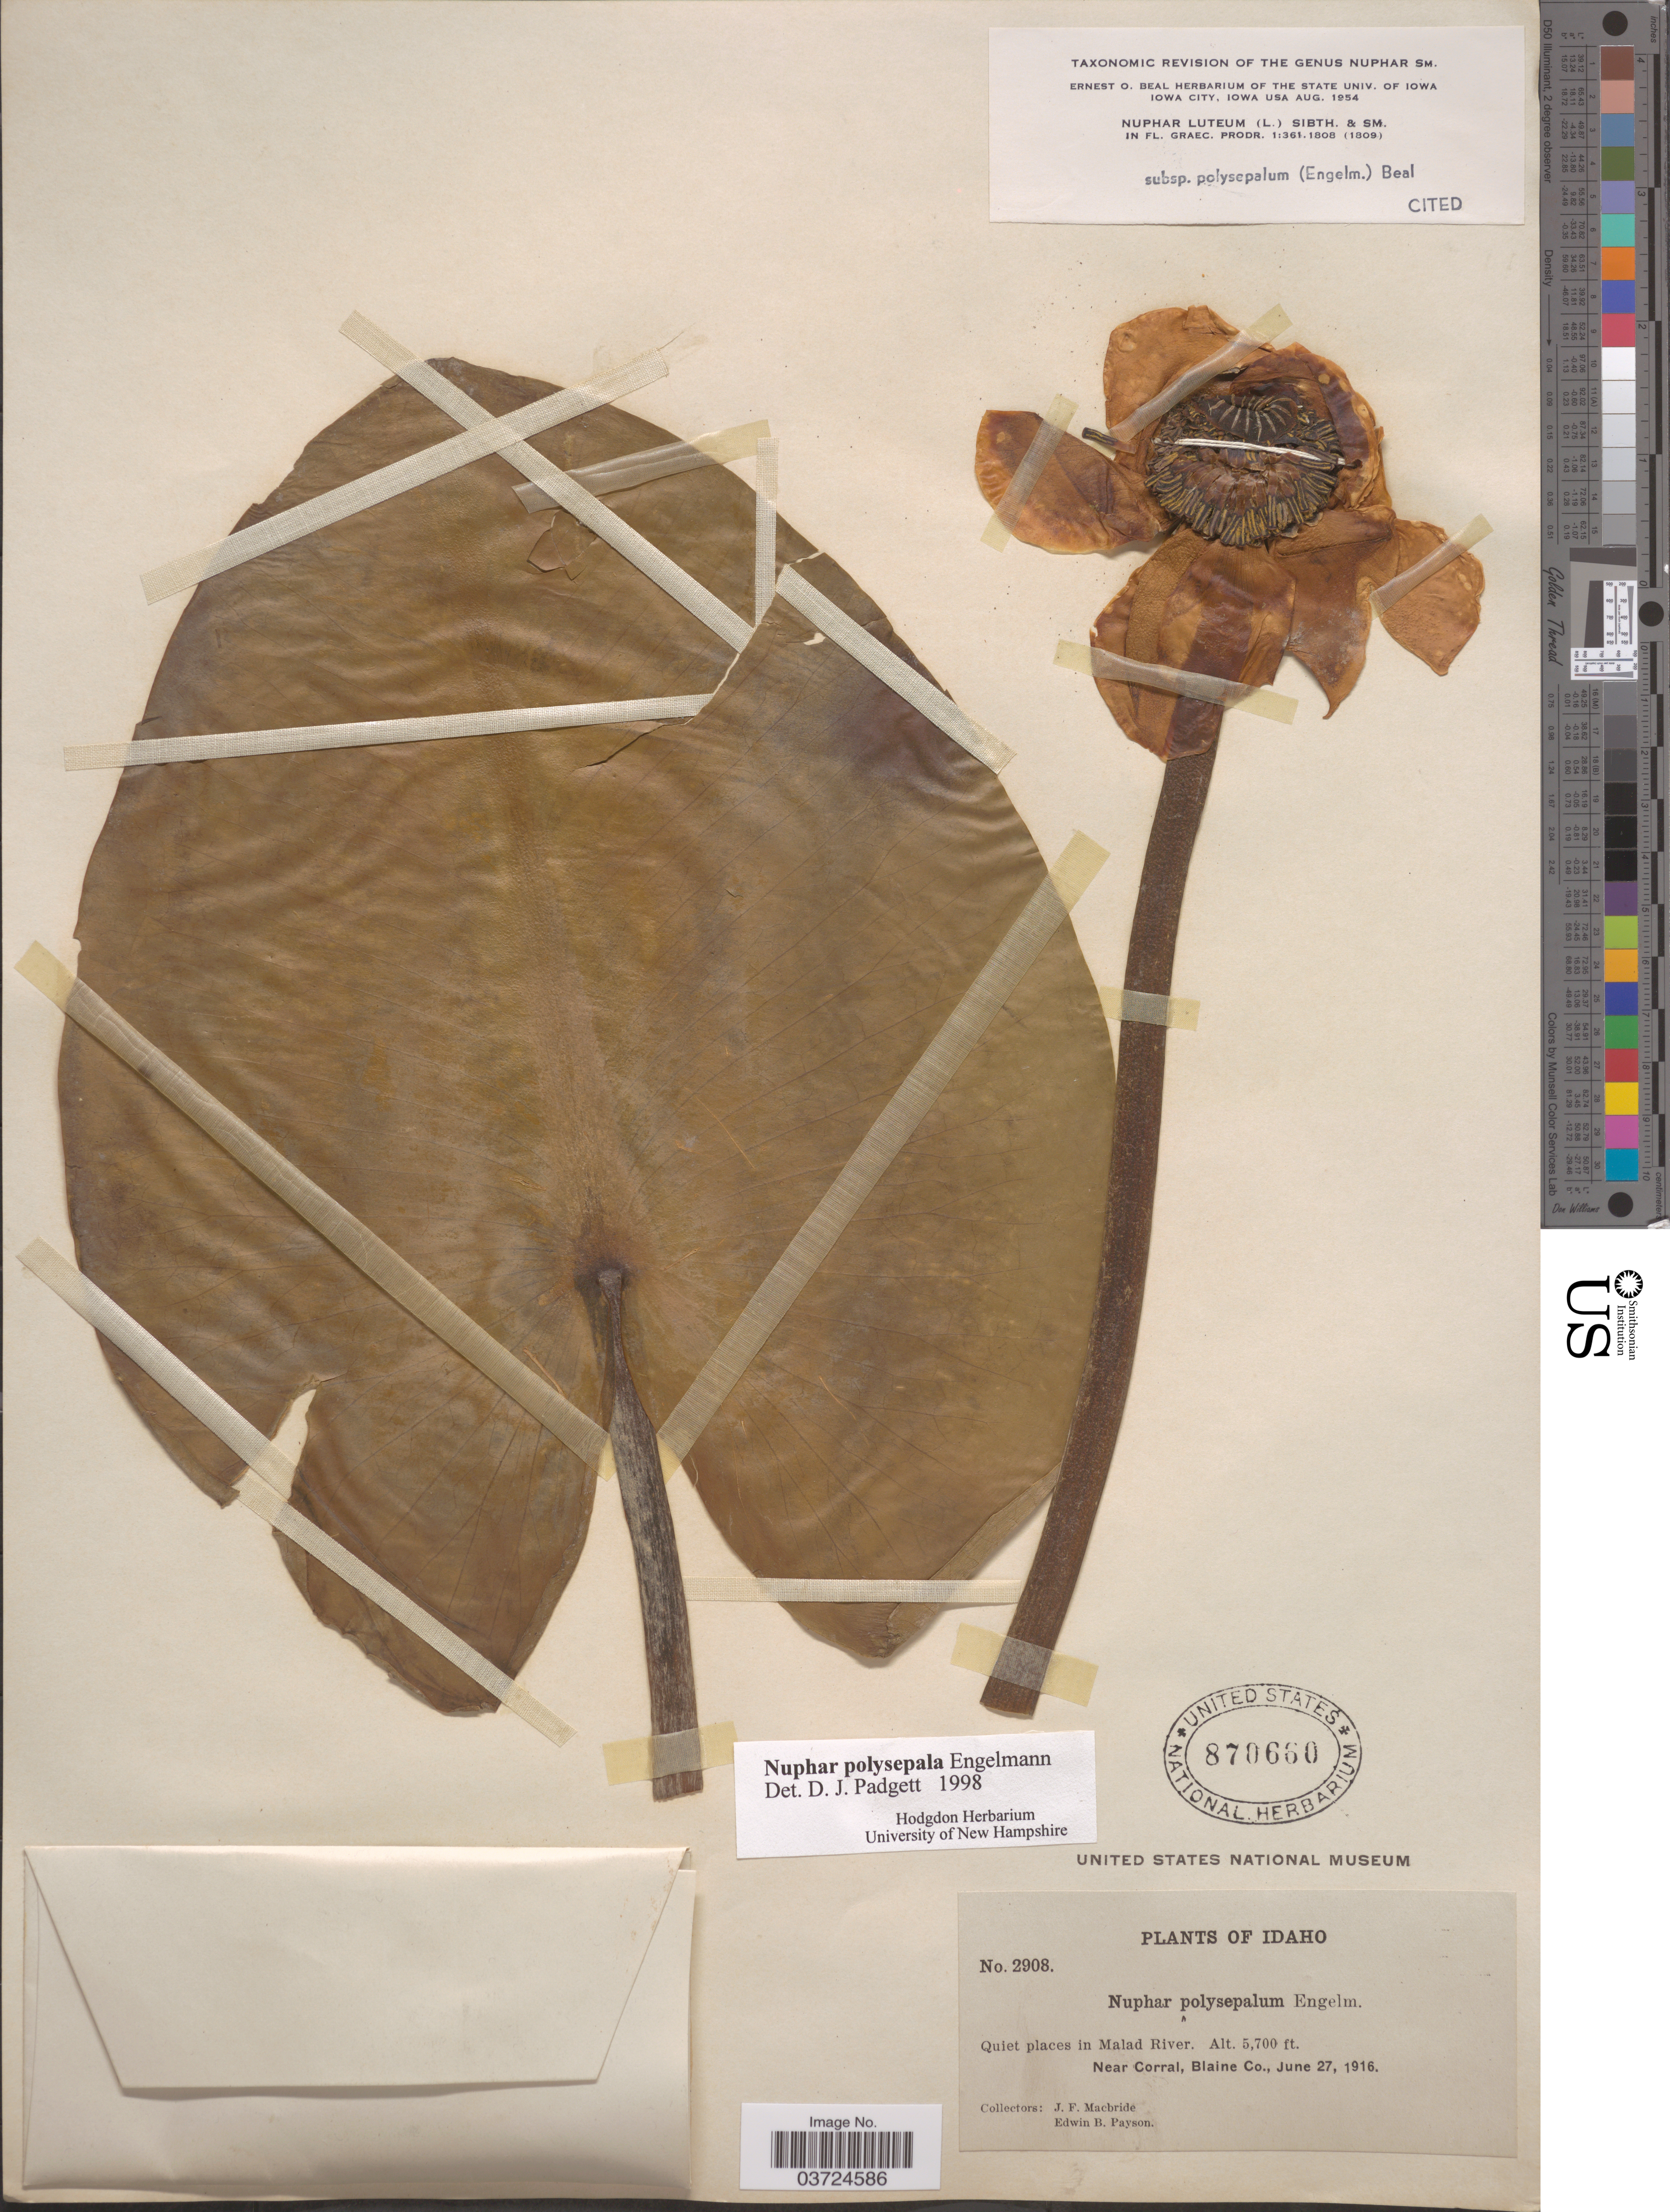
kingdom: Plantae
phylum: Tracheophyta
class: Magnoliopsida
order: Nymphaeales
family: Nymphaeaceae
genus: Nuphar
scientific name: Nuphar polysepala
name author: Englem.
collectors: J. F. Macbride & E. B. Payson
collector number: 2908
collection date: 1916-06-27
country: United States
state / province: Idaho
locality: In Malad River. Near Corral, Blaine Co.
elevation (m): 1737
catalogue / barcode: US 870660